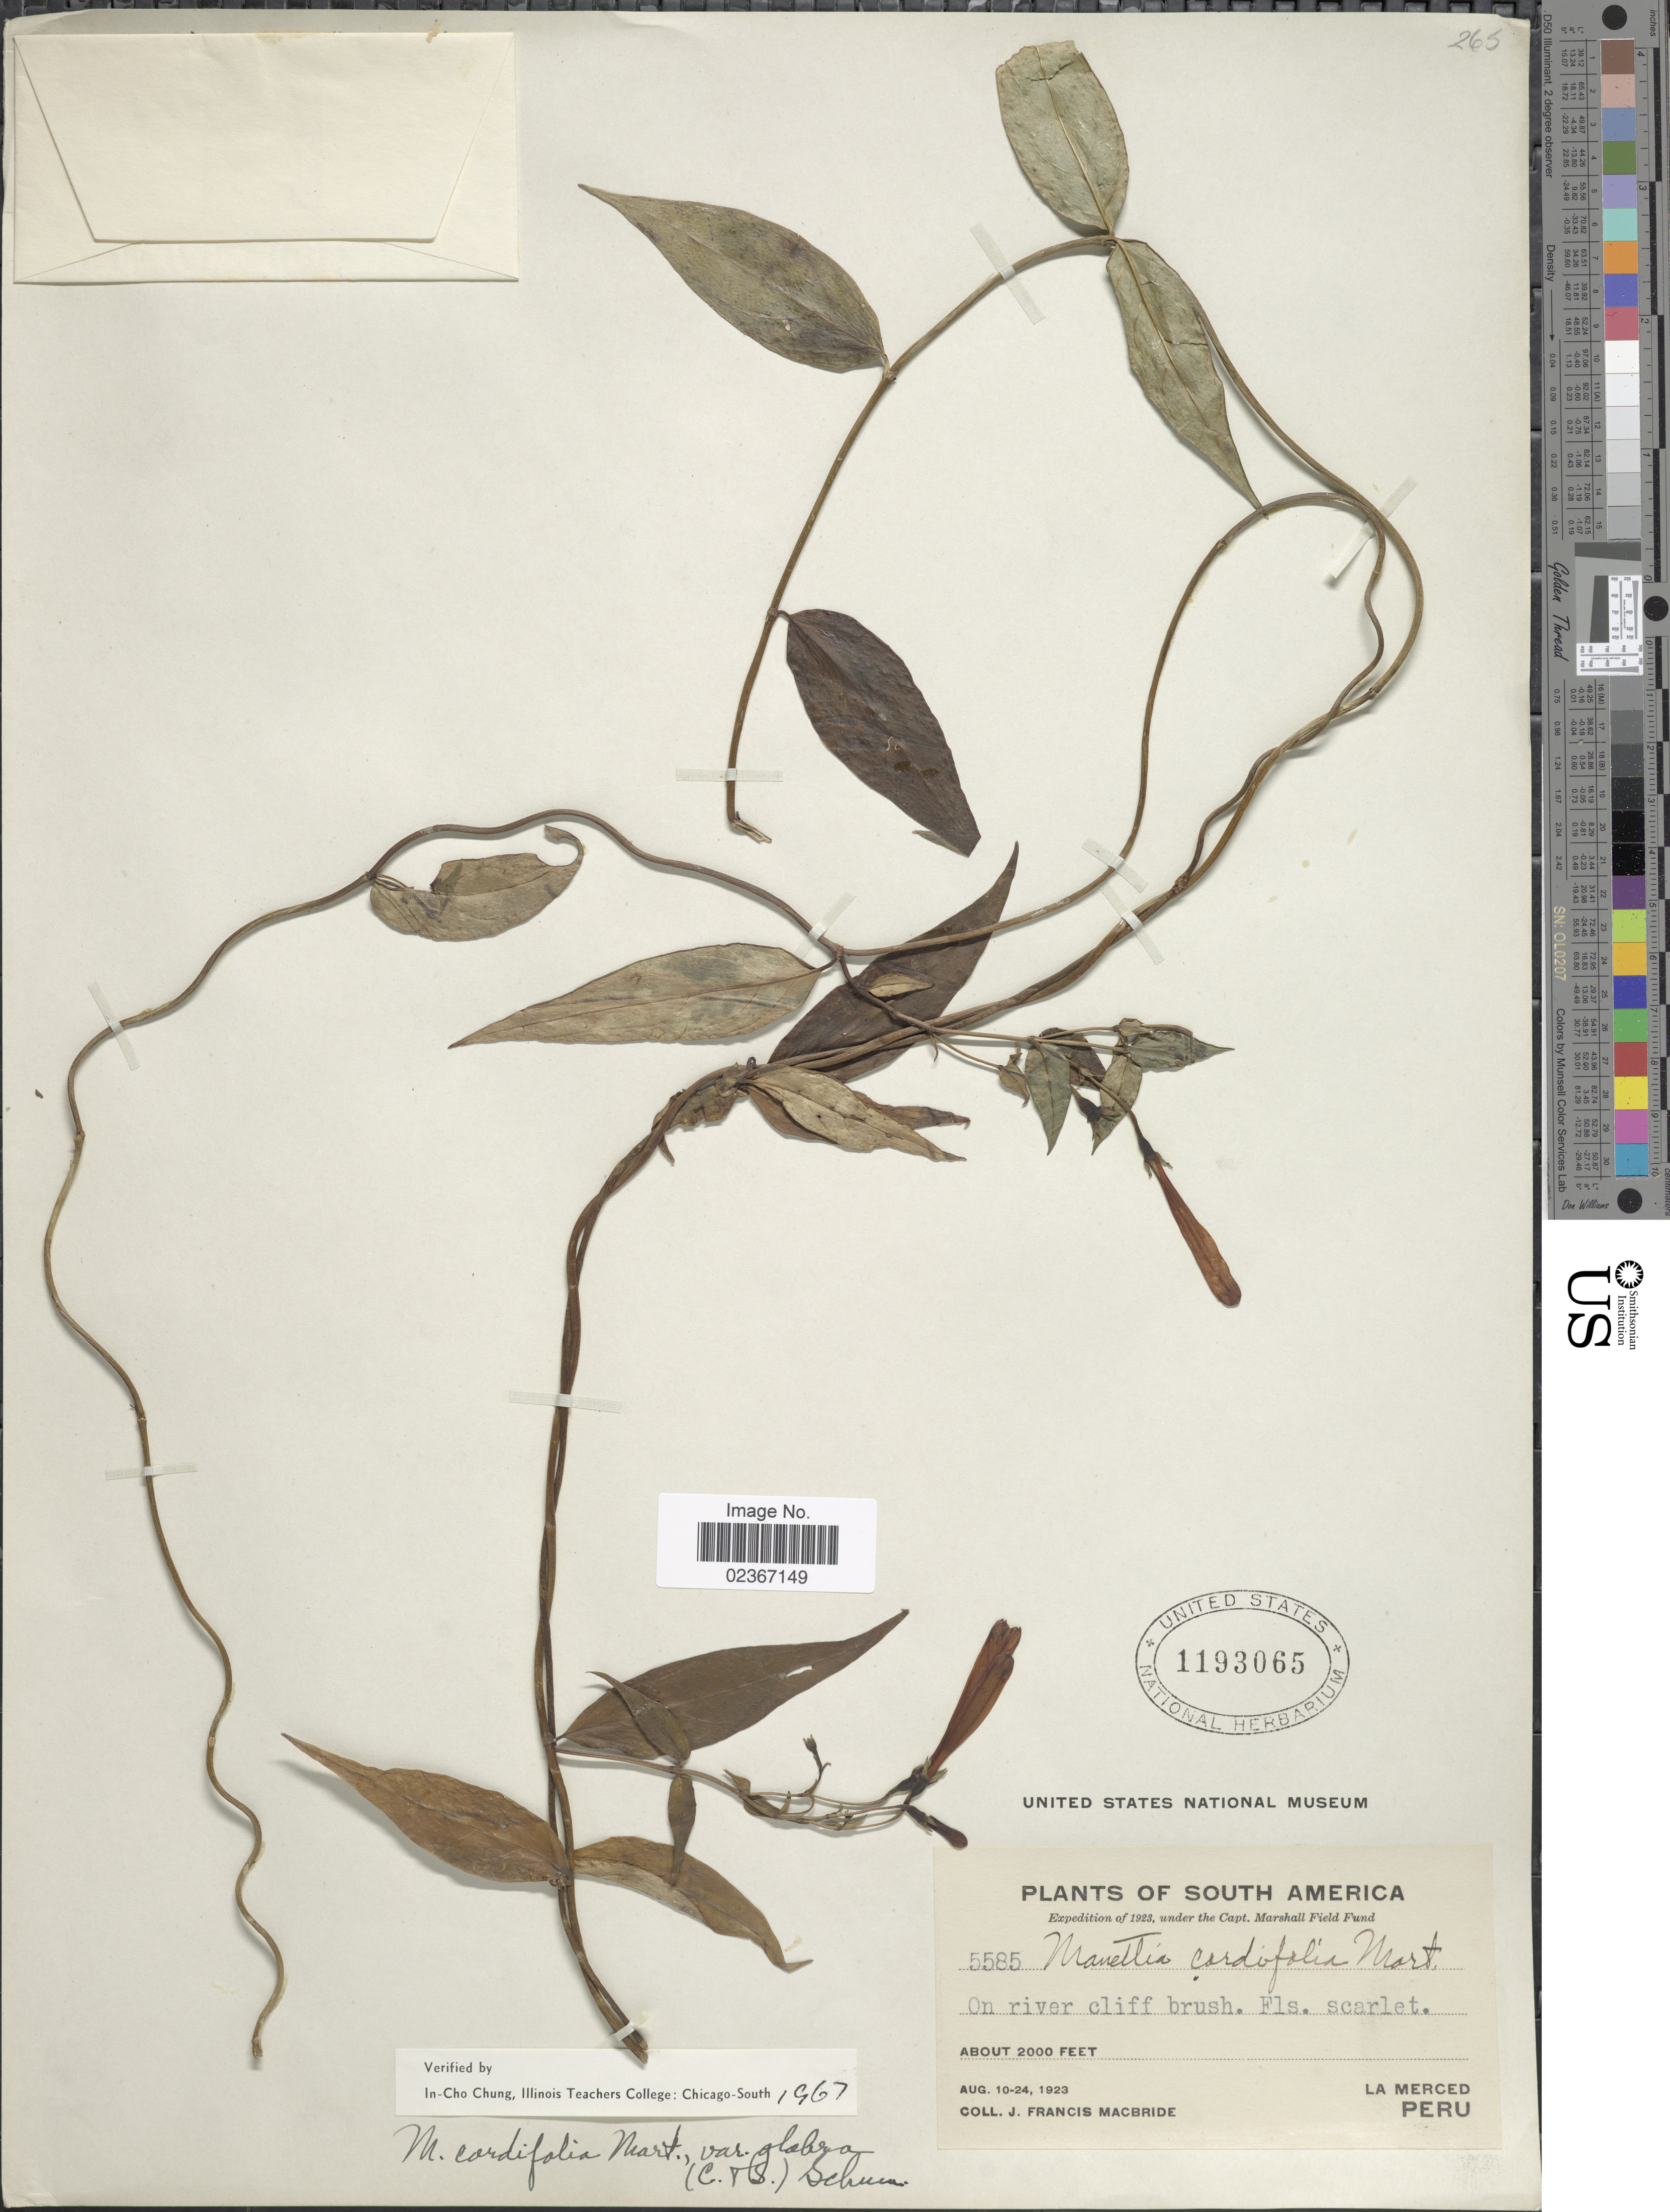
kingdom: Plantae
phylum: Tracheophyta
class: Magnoliopsida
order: Gentianales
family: Rubiaceae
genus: Manettia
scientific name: Manettia cordifolia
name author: Mart.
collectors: J. F. Macbride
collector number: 5585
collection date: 1923-08-10/1923-08-24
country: Peru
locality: La Merced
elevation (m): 610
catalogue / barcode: US 1193065